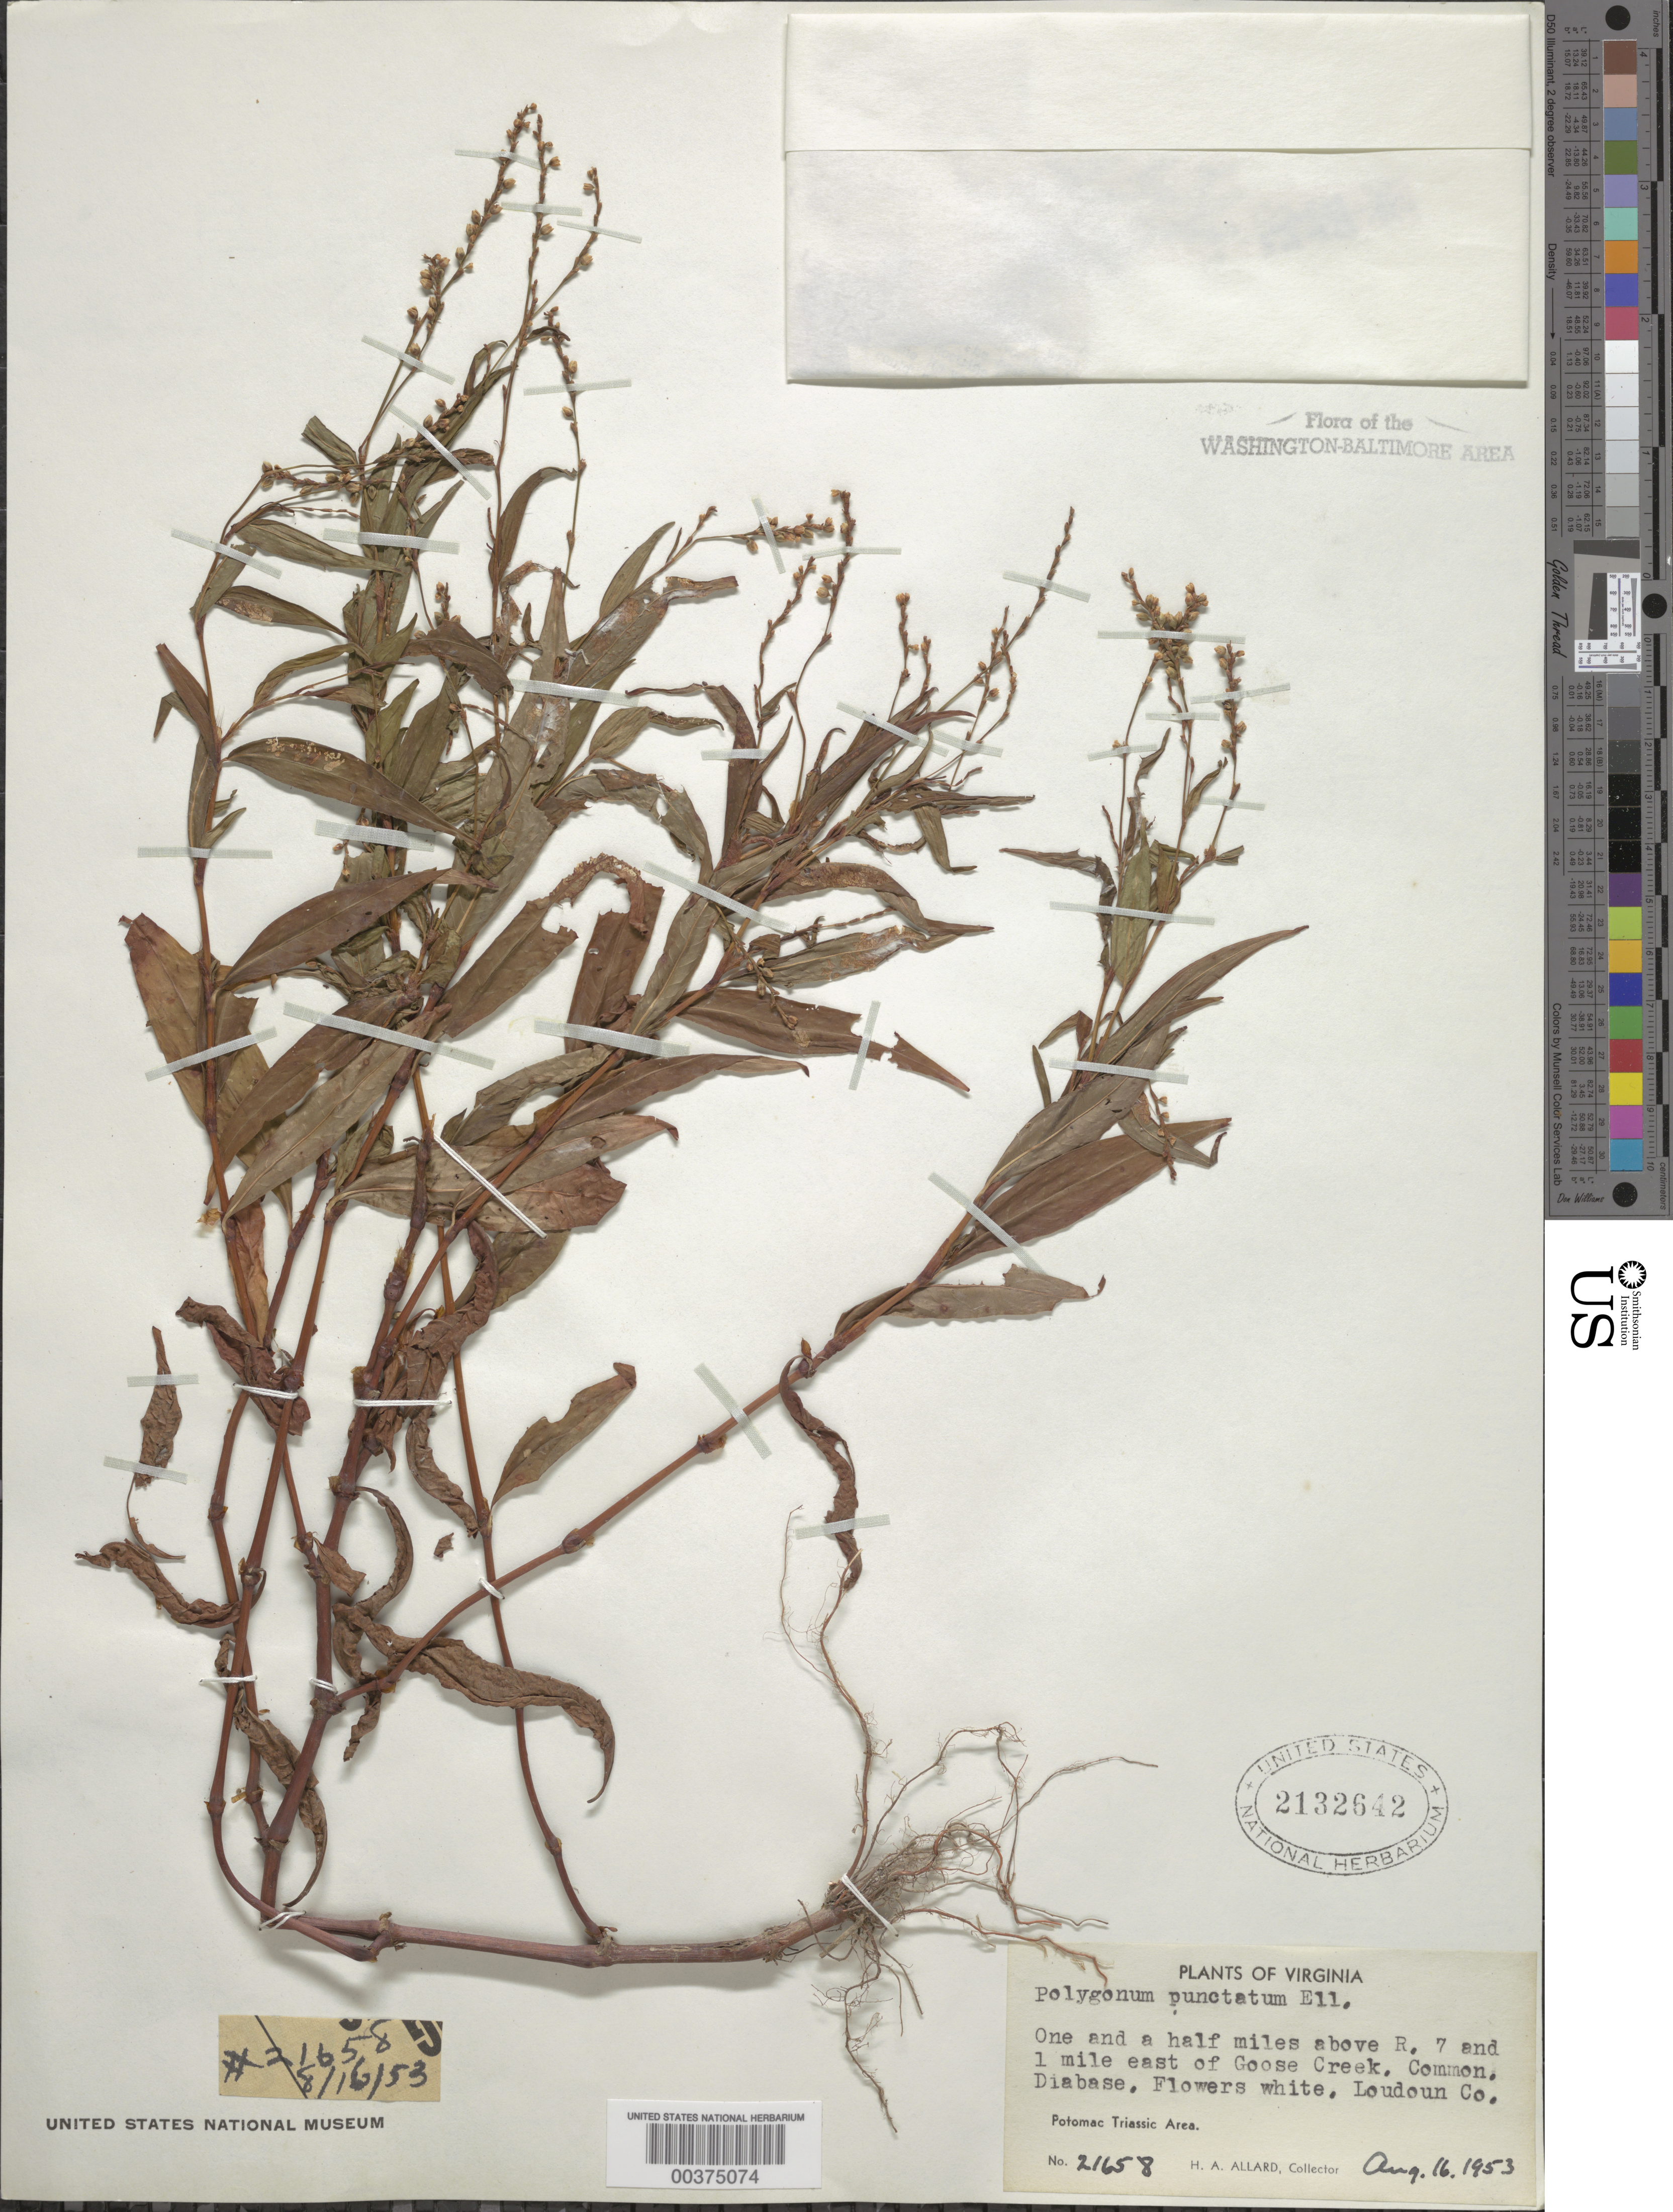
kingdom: Plantae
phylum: Tracheophyta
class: Magnoliopsida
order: Caryophyllales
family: Polygonaceae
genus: Persicaria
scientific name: Persicaria punctata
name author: (Elliott) Small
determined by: Atha, D. E.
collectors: H. A. Allard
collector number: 21658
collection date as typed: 16 Aug 1953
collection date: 1953-08-16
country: United States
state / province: Virginia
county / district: Loudoun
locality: Above Route 7 and east of Goose Creek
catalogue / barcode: US 2132642